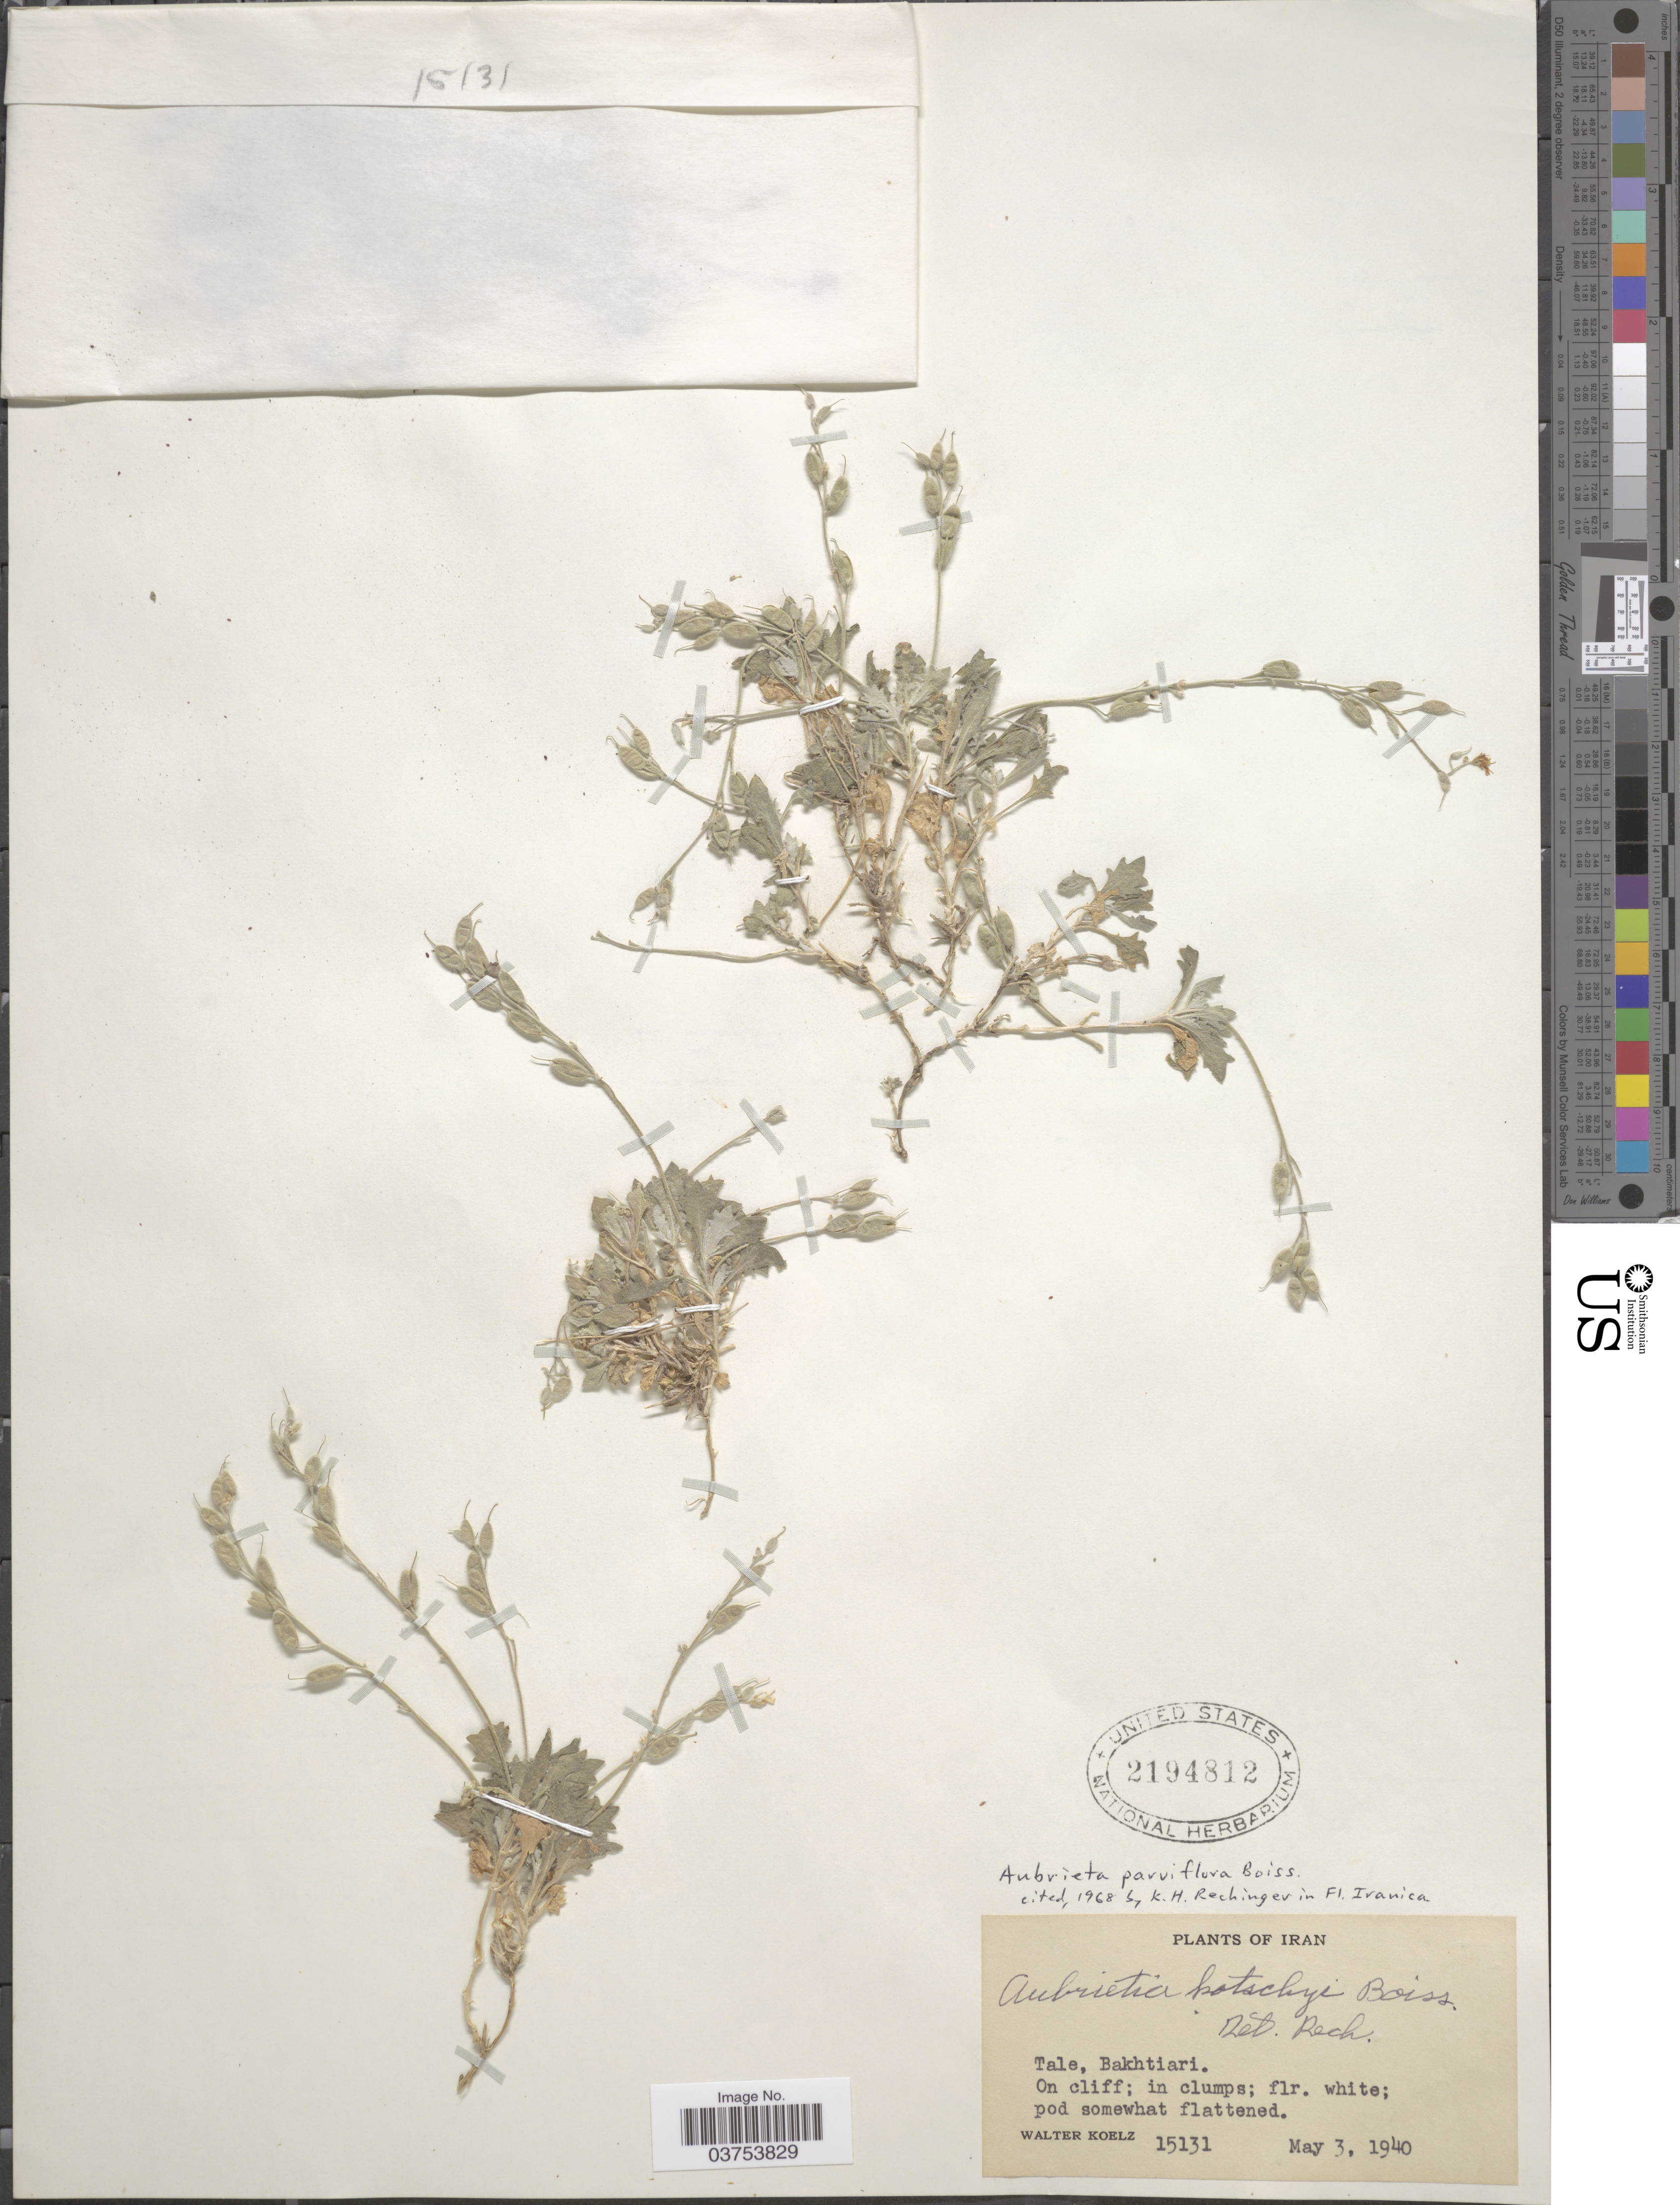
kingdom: Plantae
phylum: Tracheophyta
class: Magnoliopsida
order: Brassicales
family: Brassicaceae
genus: Aubrieta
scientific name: Aubrieta parviflora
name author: Boiss.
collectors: W. N. Koelz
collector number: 15131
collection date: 1940-05-03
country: Iran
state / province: Chahar Mahaal and Bakhtiari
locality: Tale, Bakhtiari.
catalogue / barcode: US 2194812